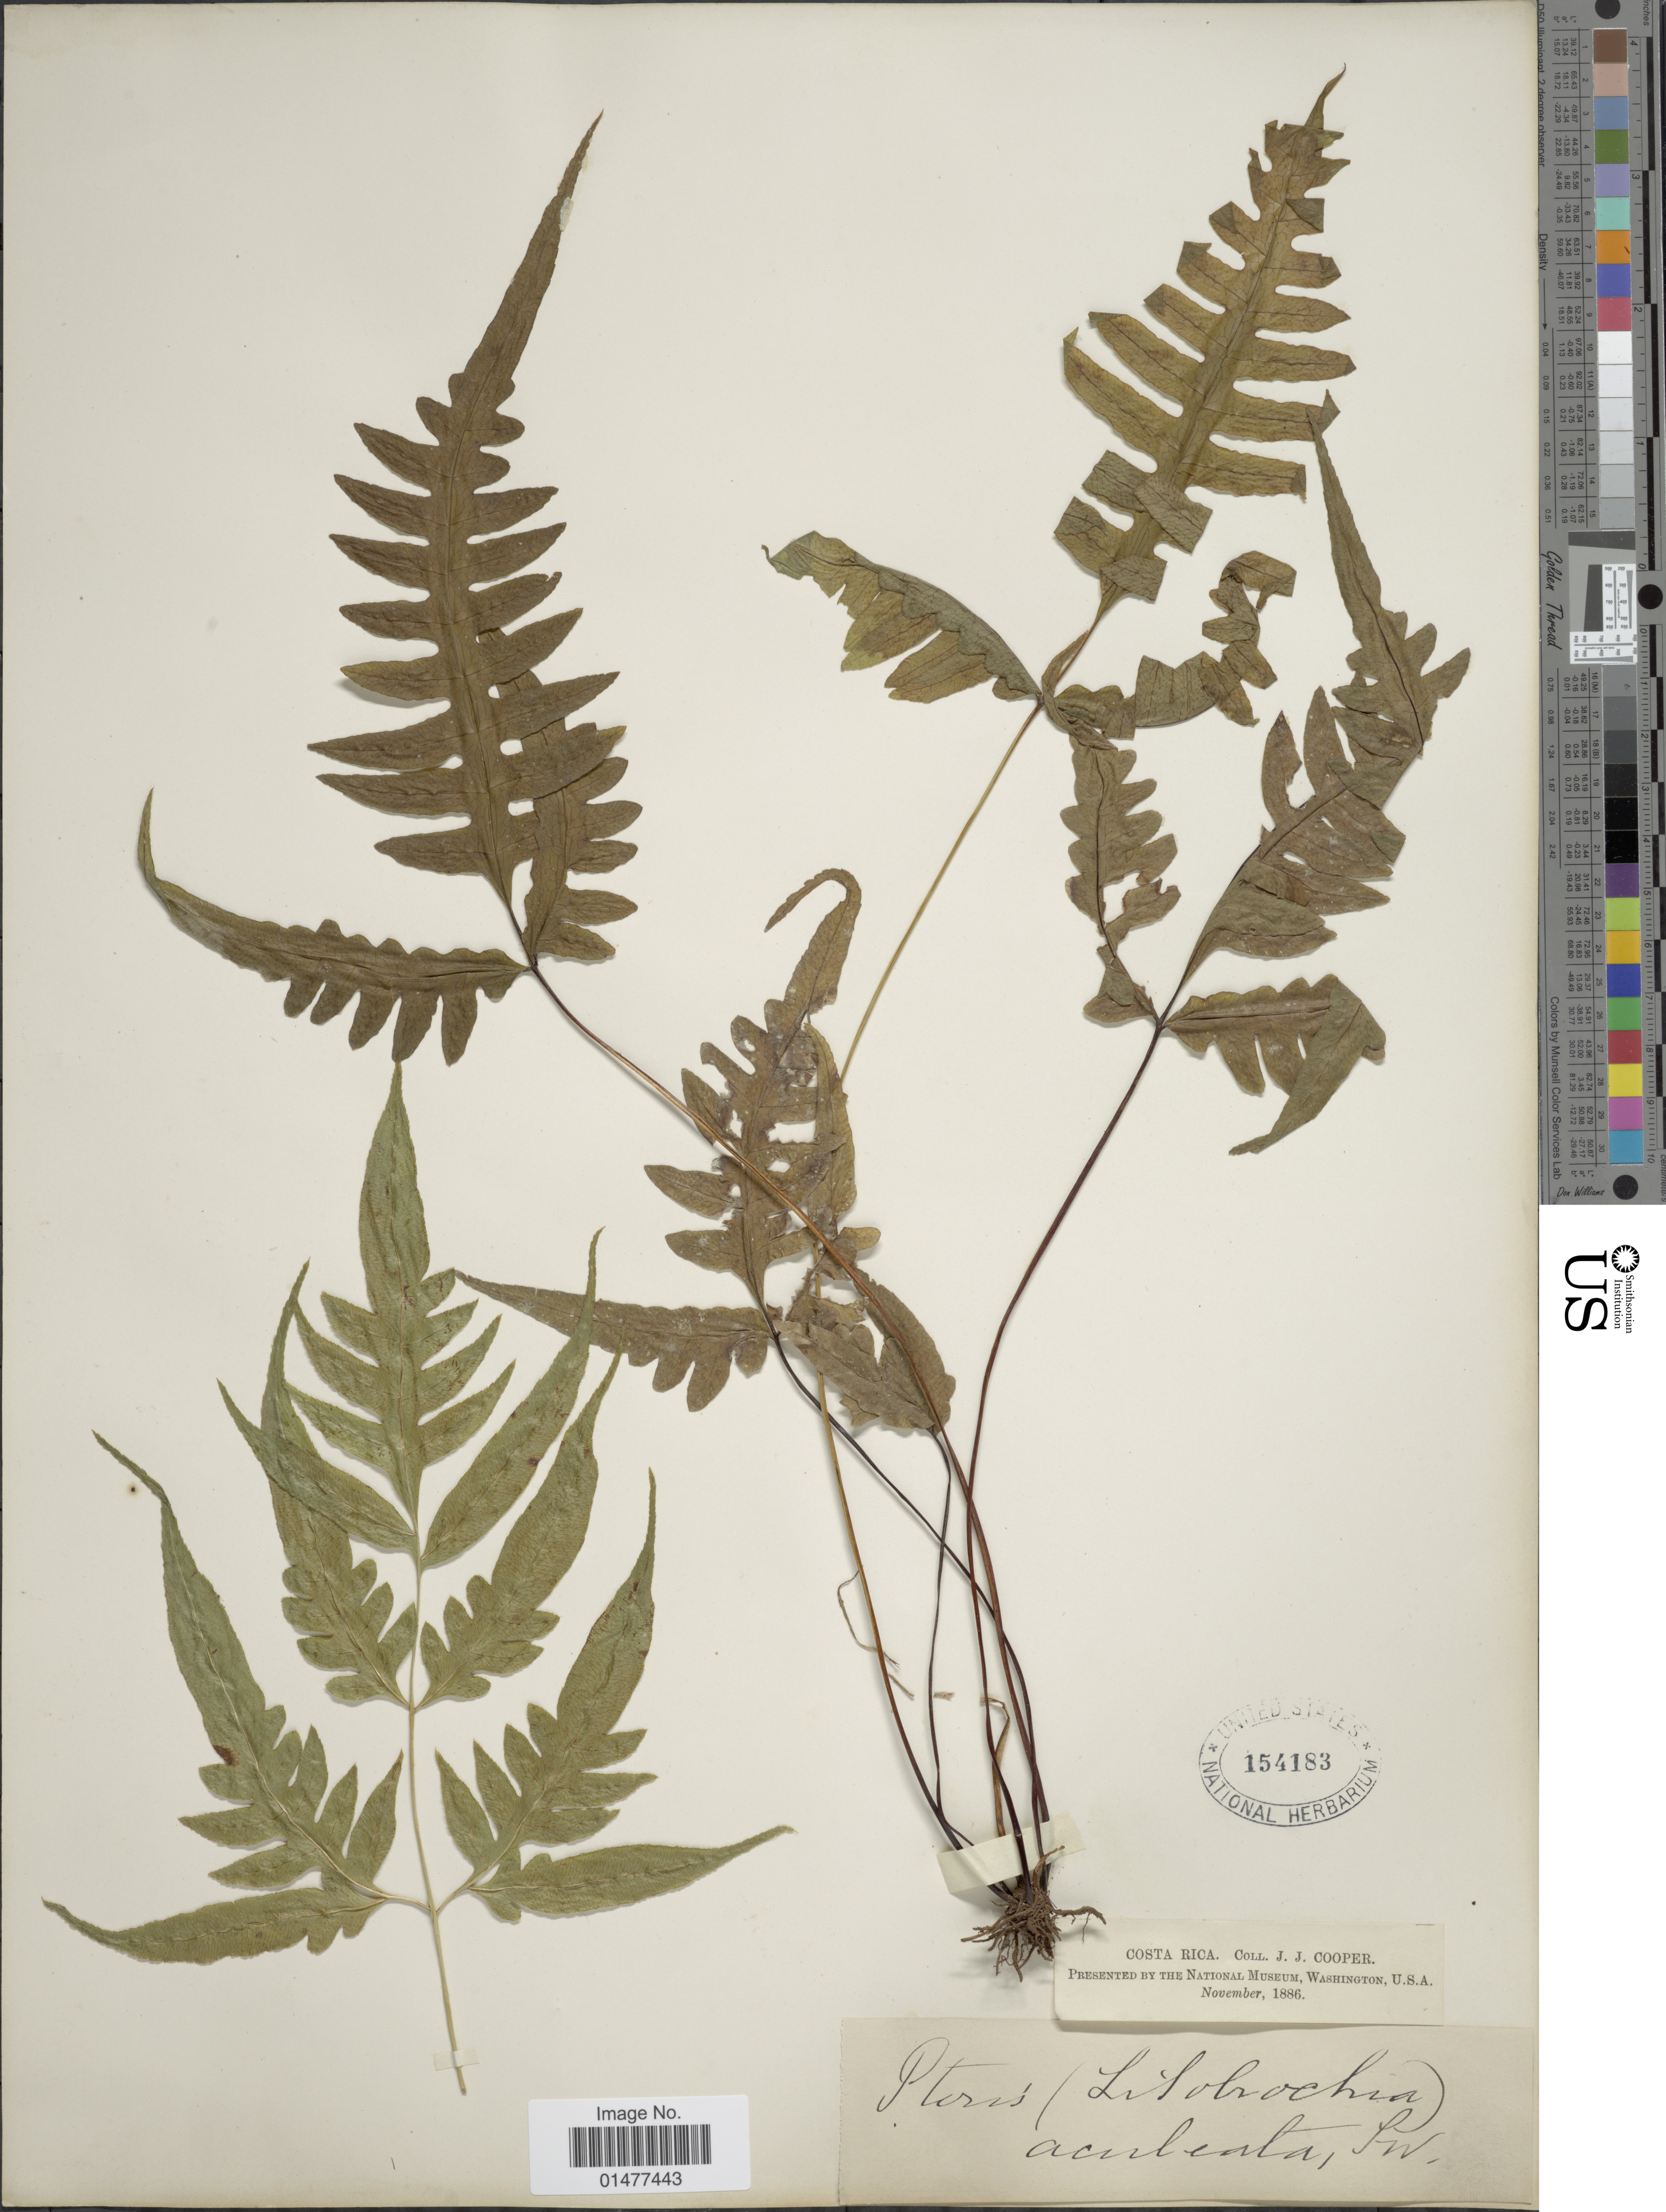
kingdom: Plantae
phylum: Tracheophyta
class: Polypodiopsida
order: Polypodiales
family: Pteridaceae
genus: Pteris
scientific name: Pteris altissima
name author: Poir.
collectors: J. J. Cooper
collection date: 1886-11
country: Costa Rica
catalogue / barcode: US 154183